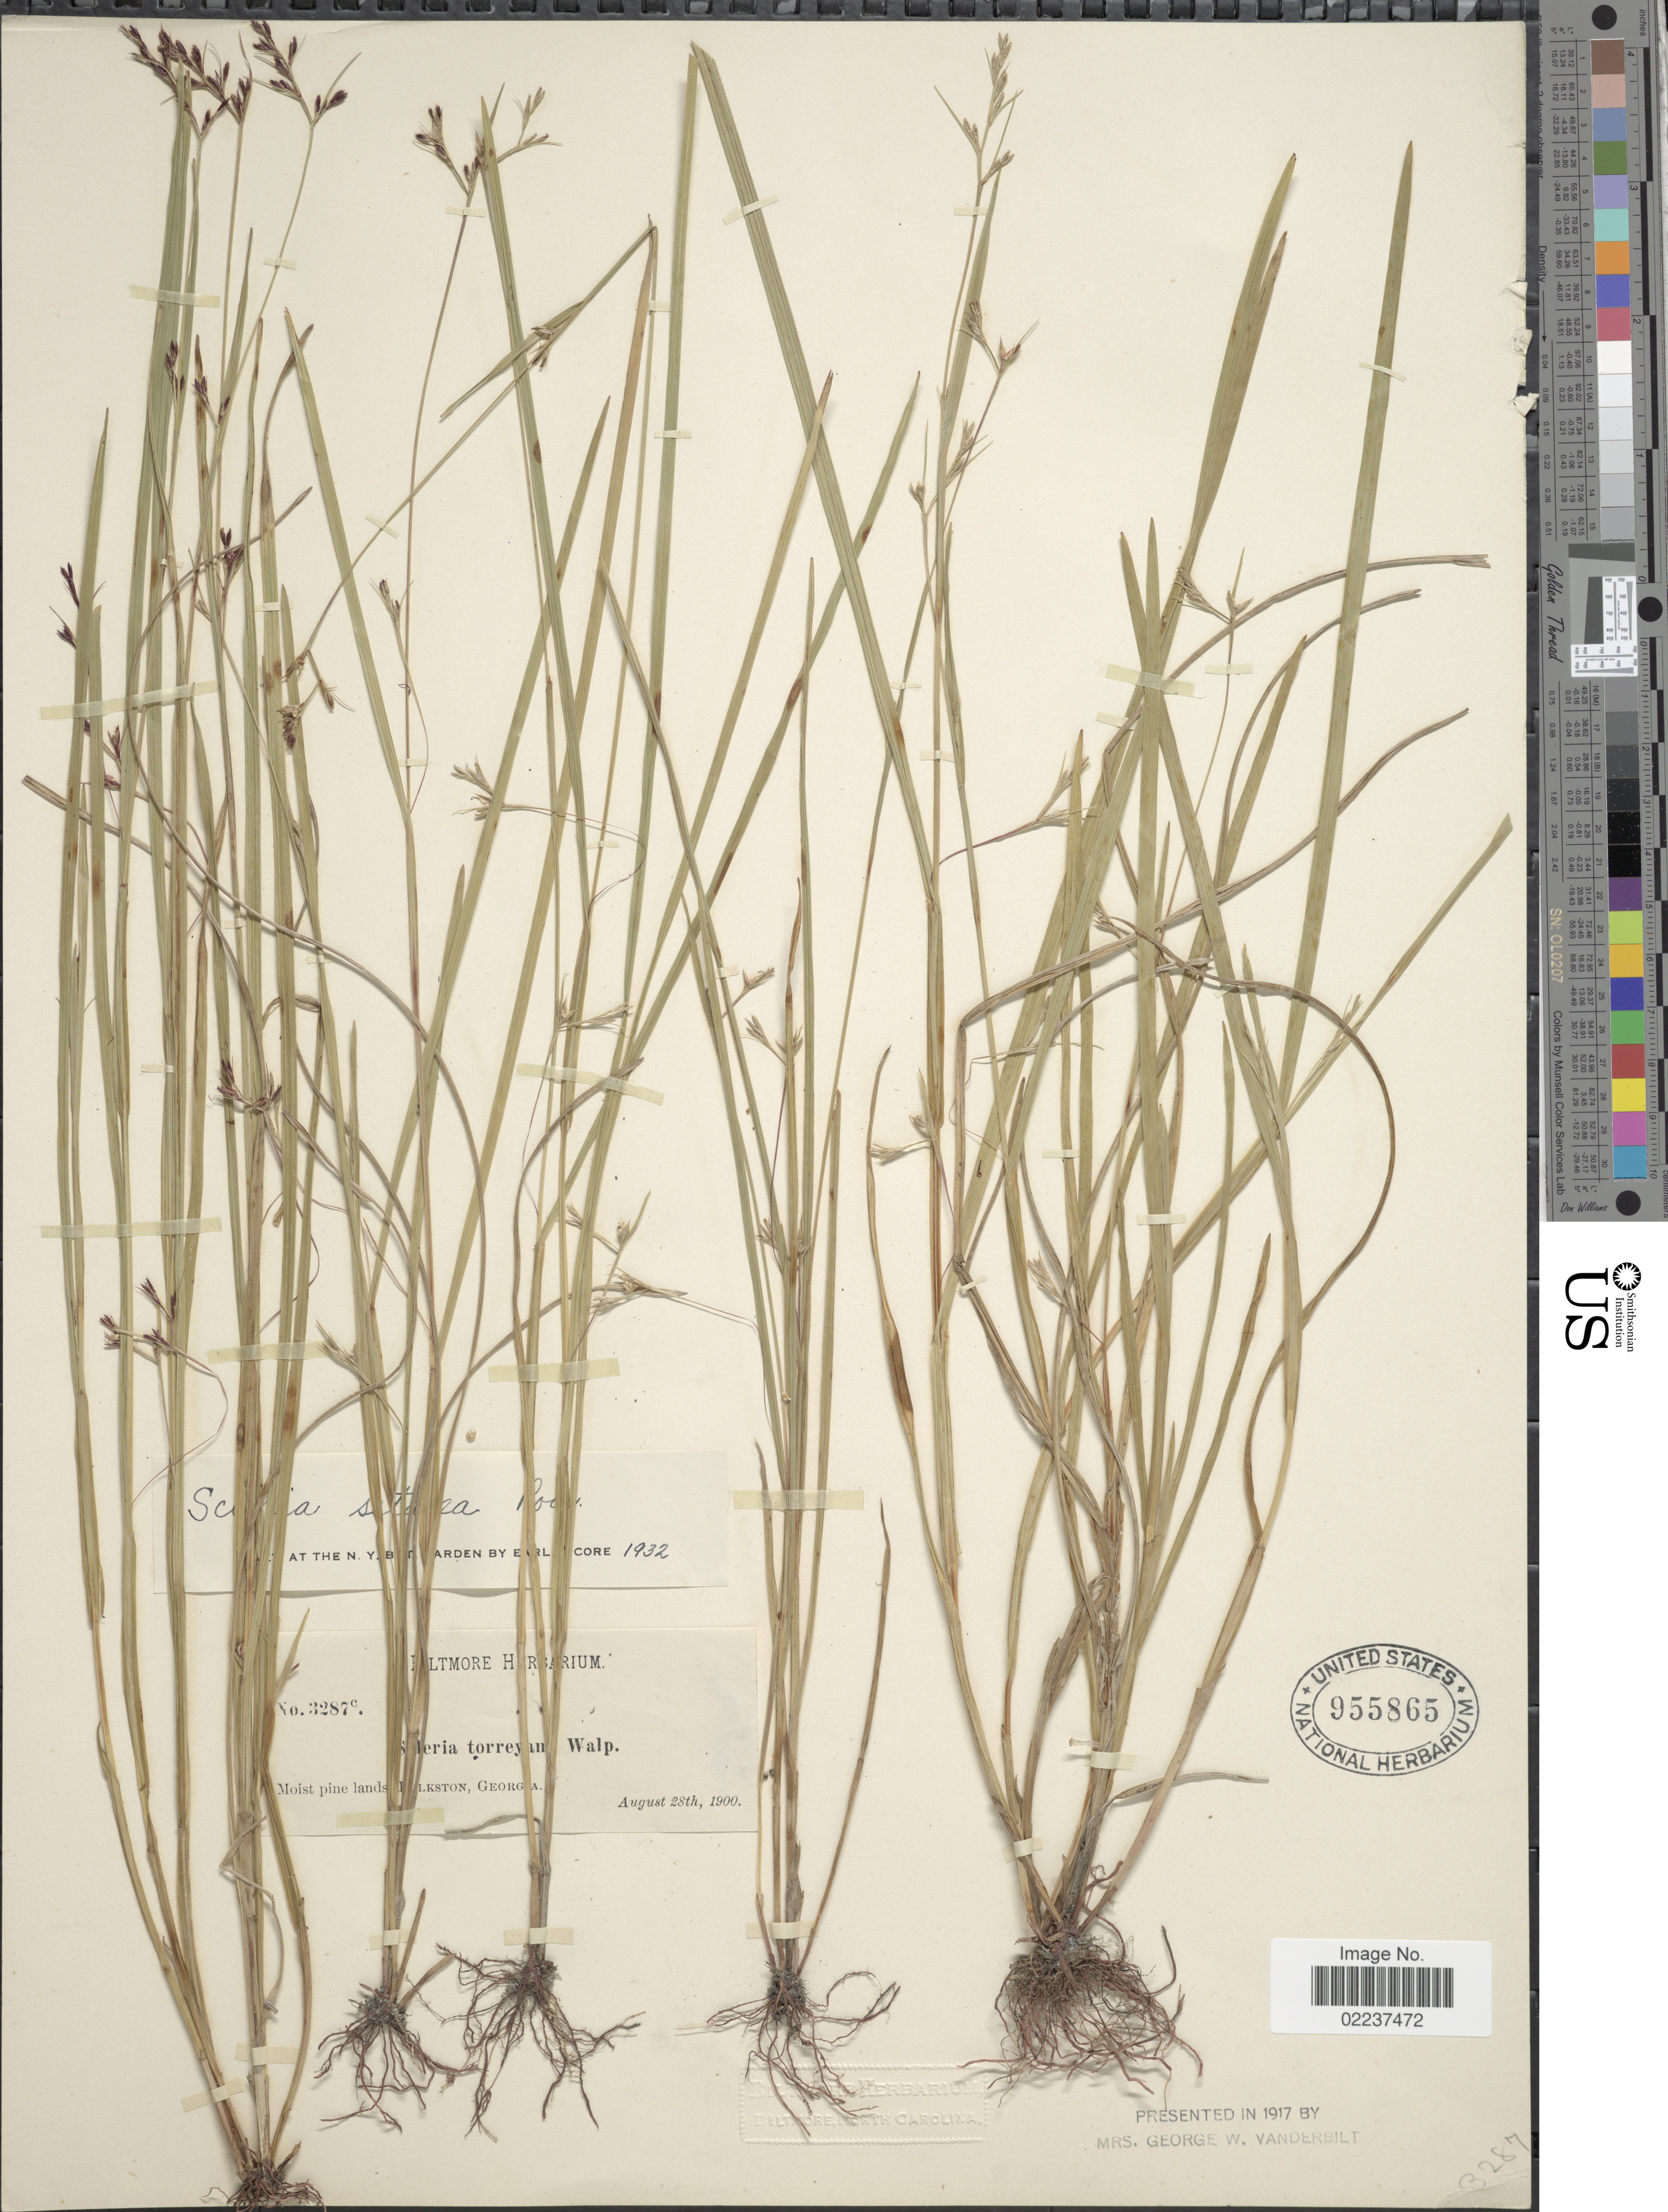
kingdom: Plantae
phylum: Tracheophyta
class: Liliopsida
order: Poales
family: Cyperaceae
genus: Scleria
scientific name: Scleria muehlenbergii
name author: Steud.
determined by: Strong, Mark T., (BOT), Smithsonian Institution - National Museum of Natural History (UNITED STATES)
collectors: ex herb. Biltmore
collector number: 3287c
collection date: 1900-08-28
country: United States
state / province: Georgia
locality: Folkston.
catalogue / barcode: US 955865